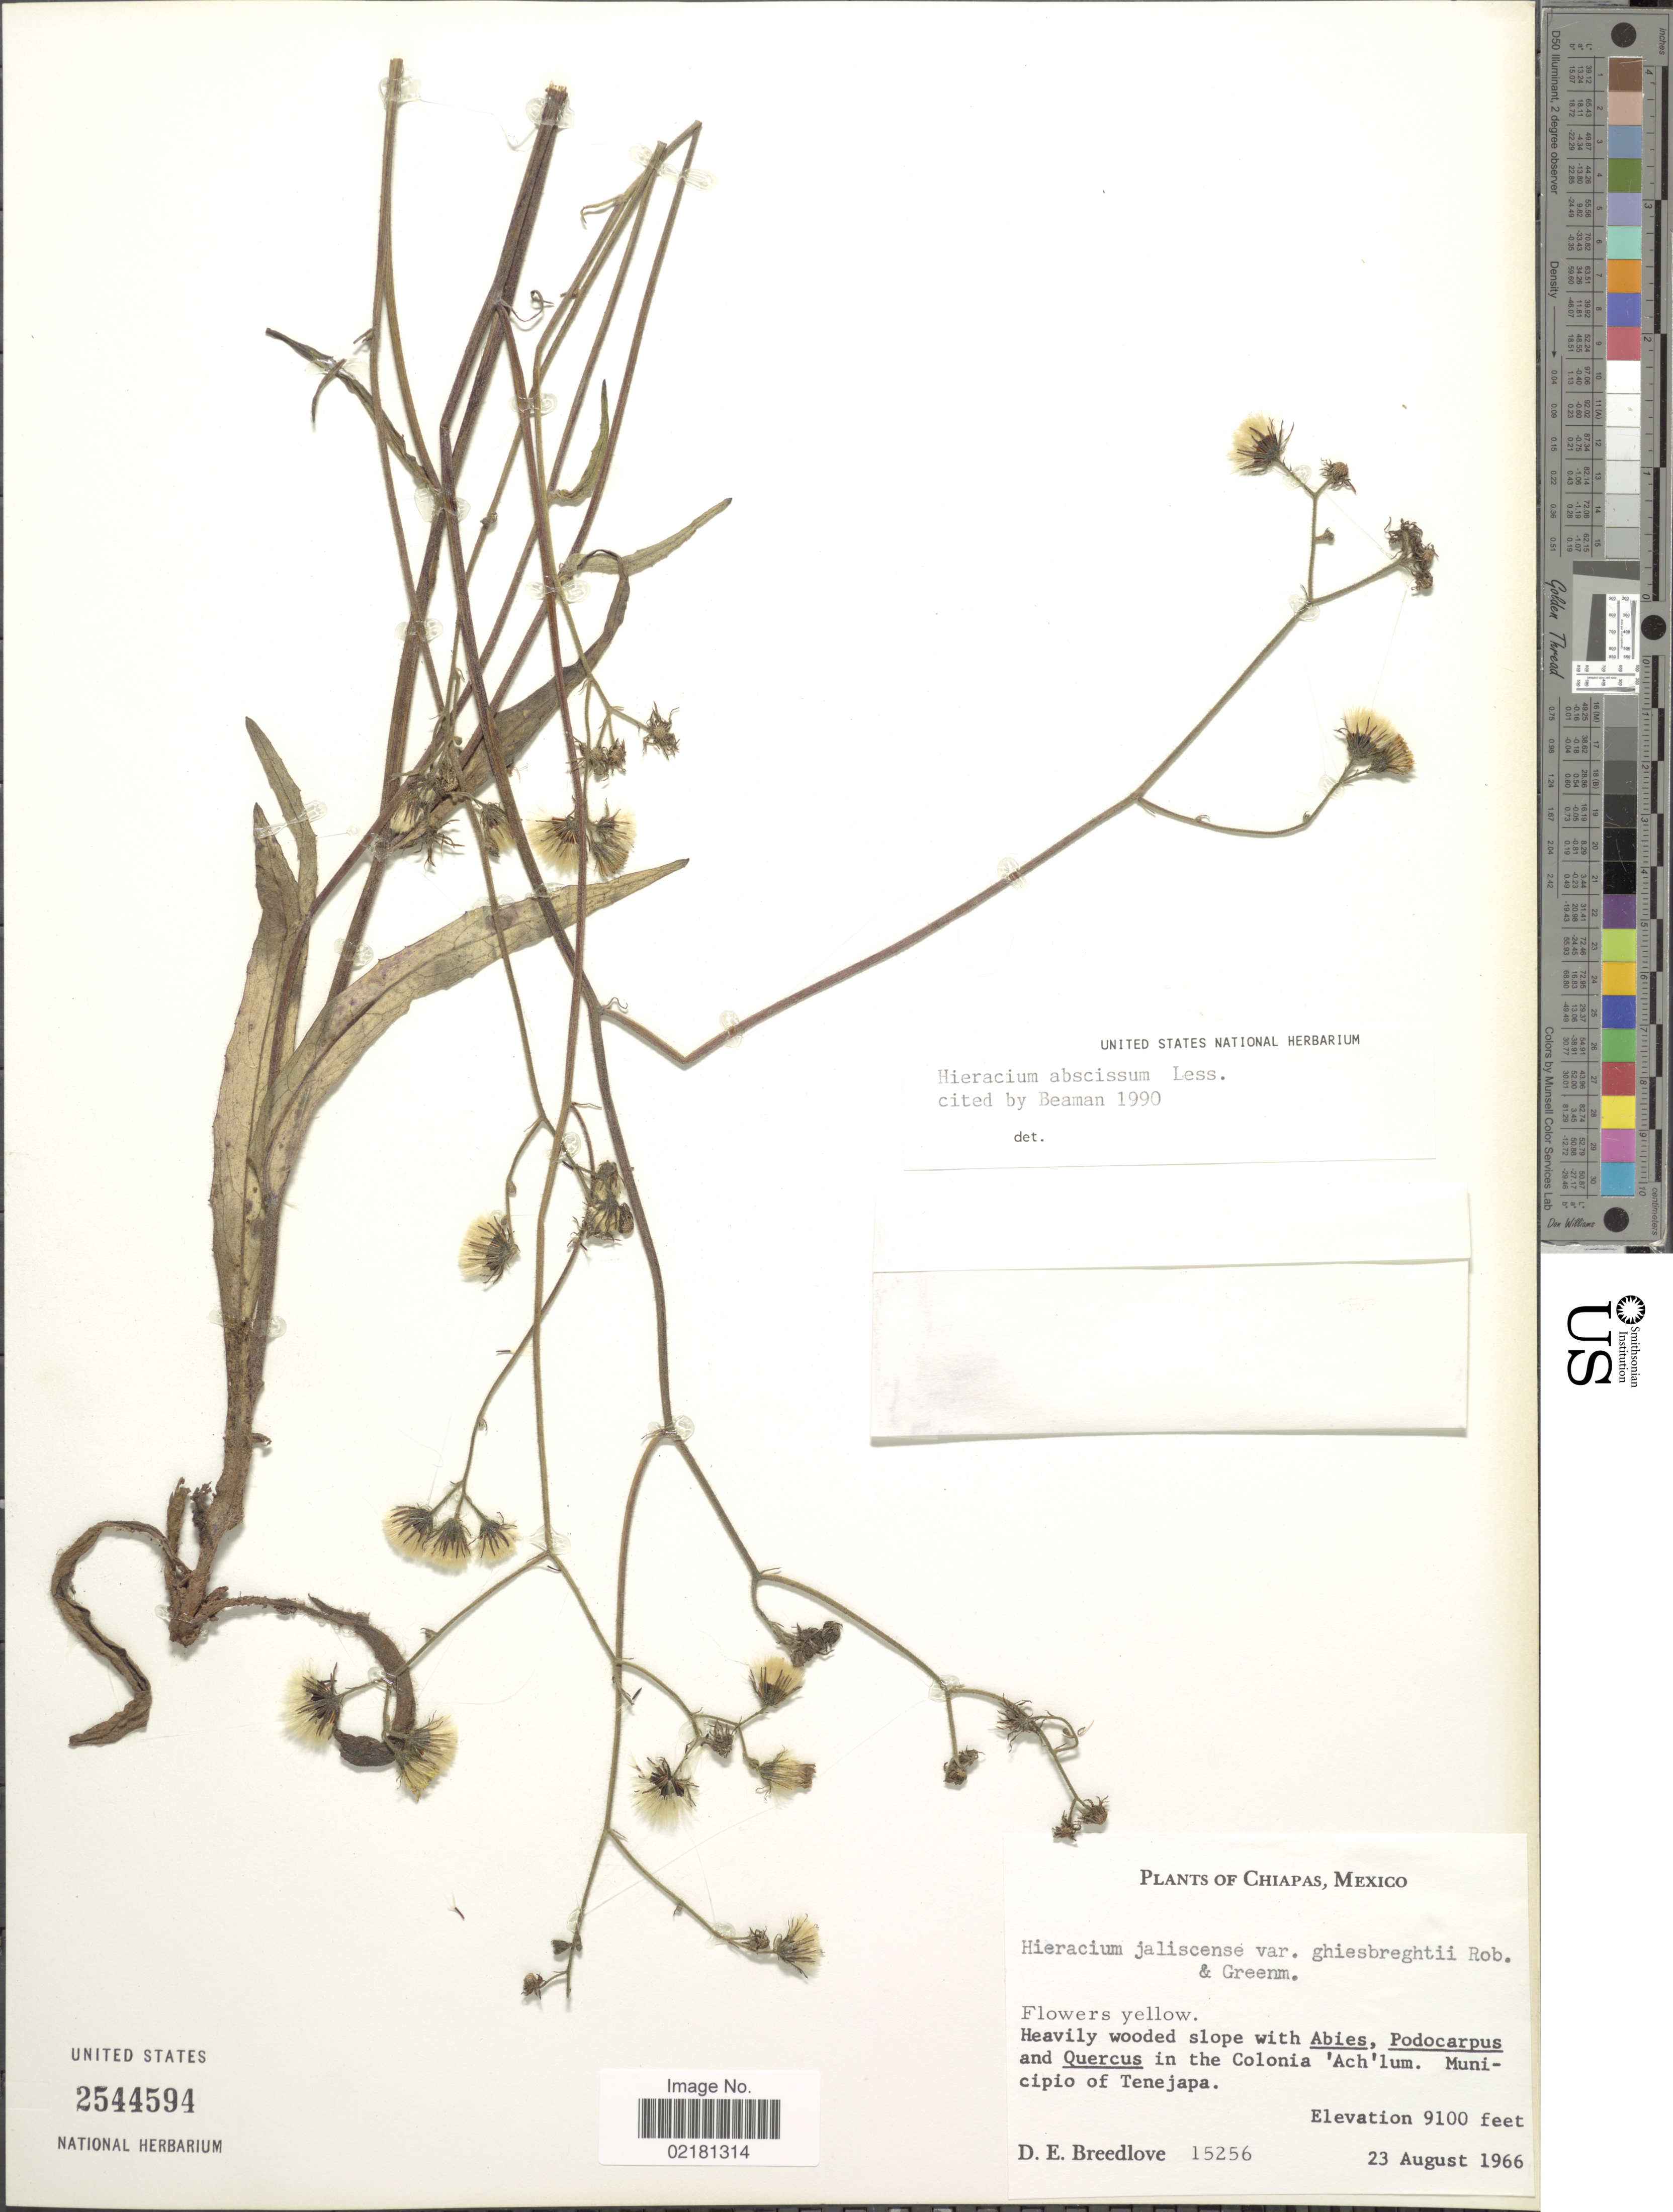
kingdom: Plantae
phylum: Tracheophyta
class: Magnoliopsida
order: Asterales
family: Asteraceae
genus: Hieracium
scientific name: Hieracium abscissum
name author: Less.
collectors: D. E. Breedlove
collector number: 15256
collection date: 1966-08-23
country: Mexico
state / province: Chiapas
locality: Heavily wooded slope in the Colonia 'Ach 'lun, Municipio of Tenejapa.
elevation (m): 2774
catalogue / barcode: US 2544594